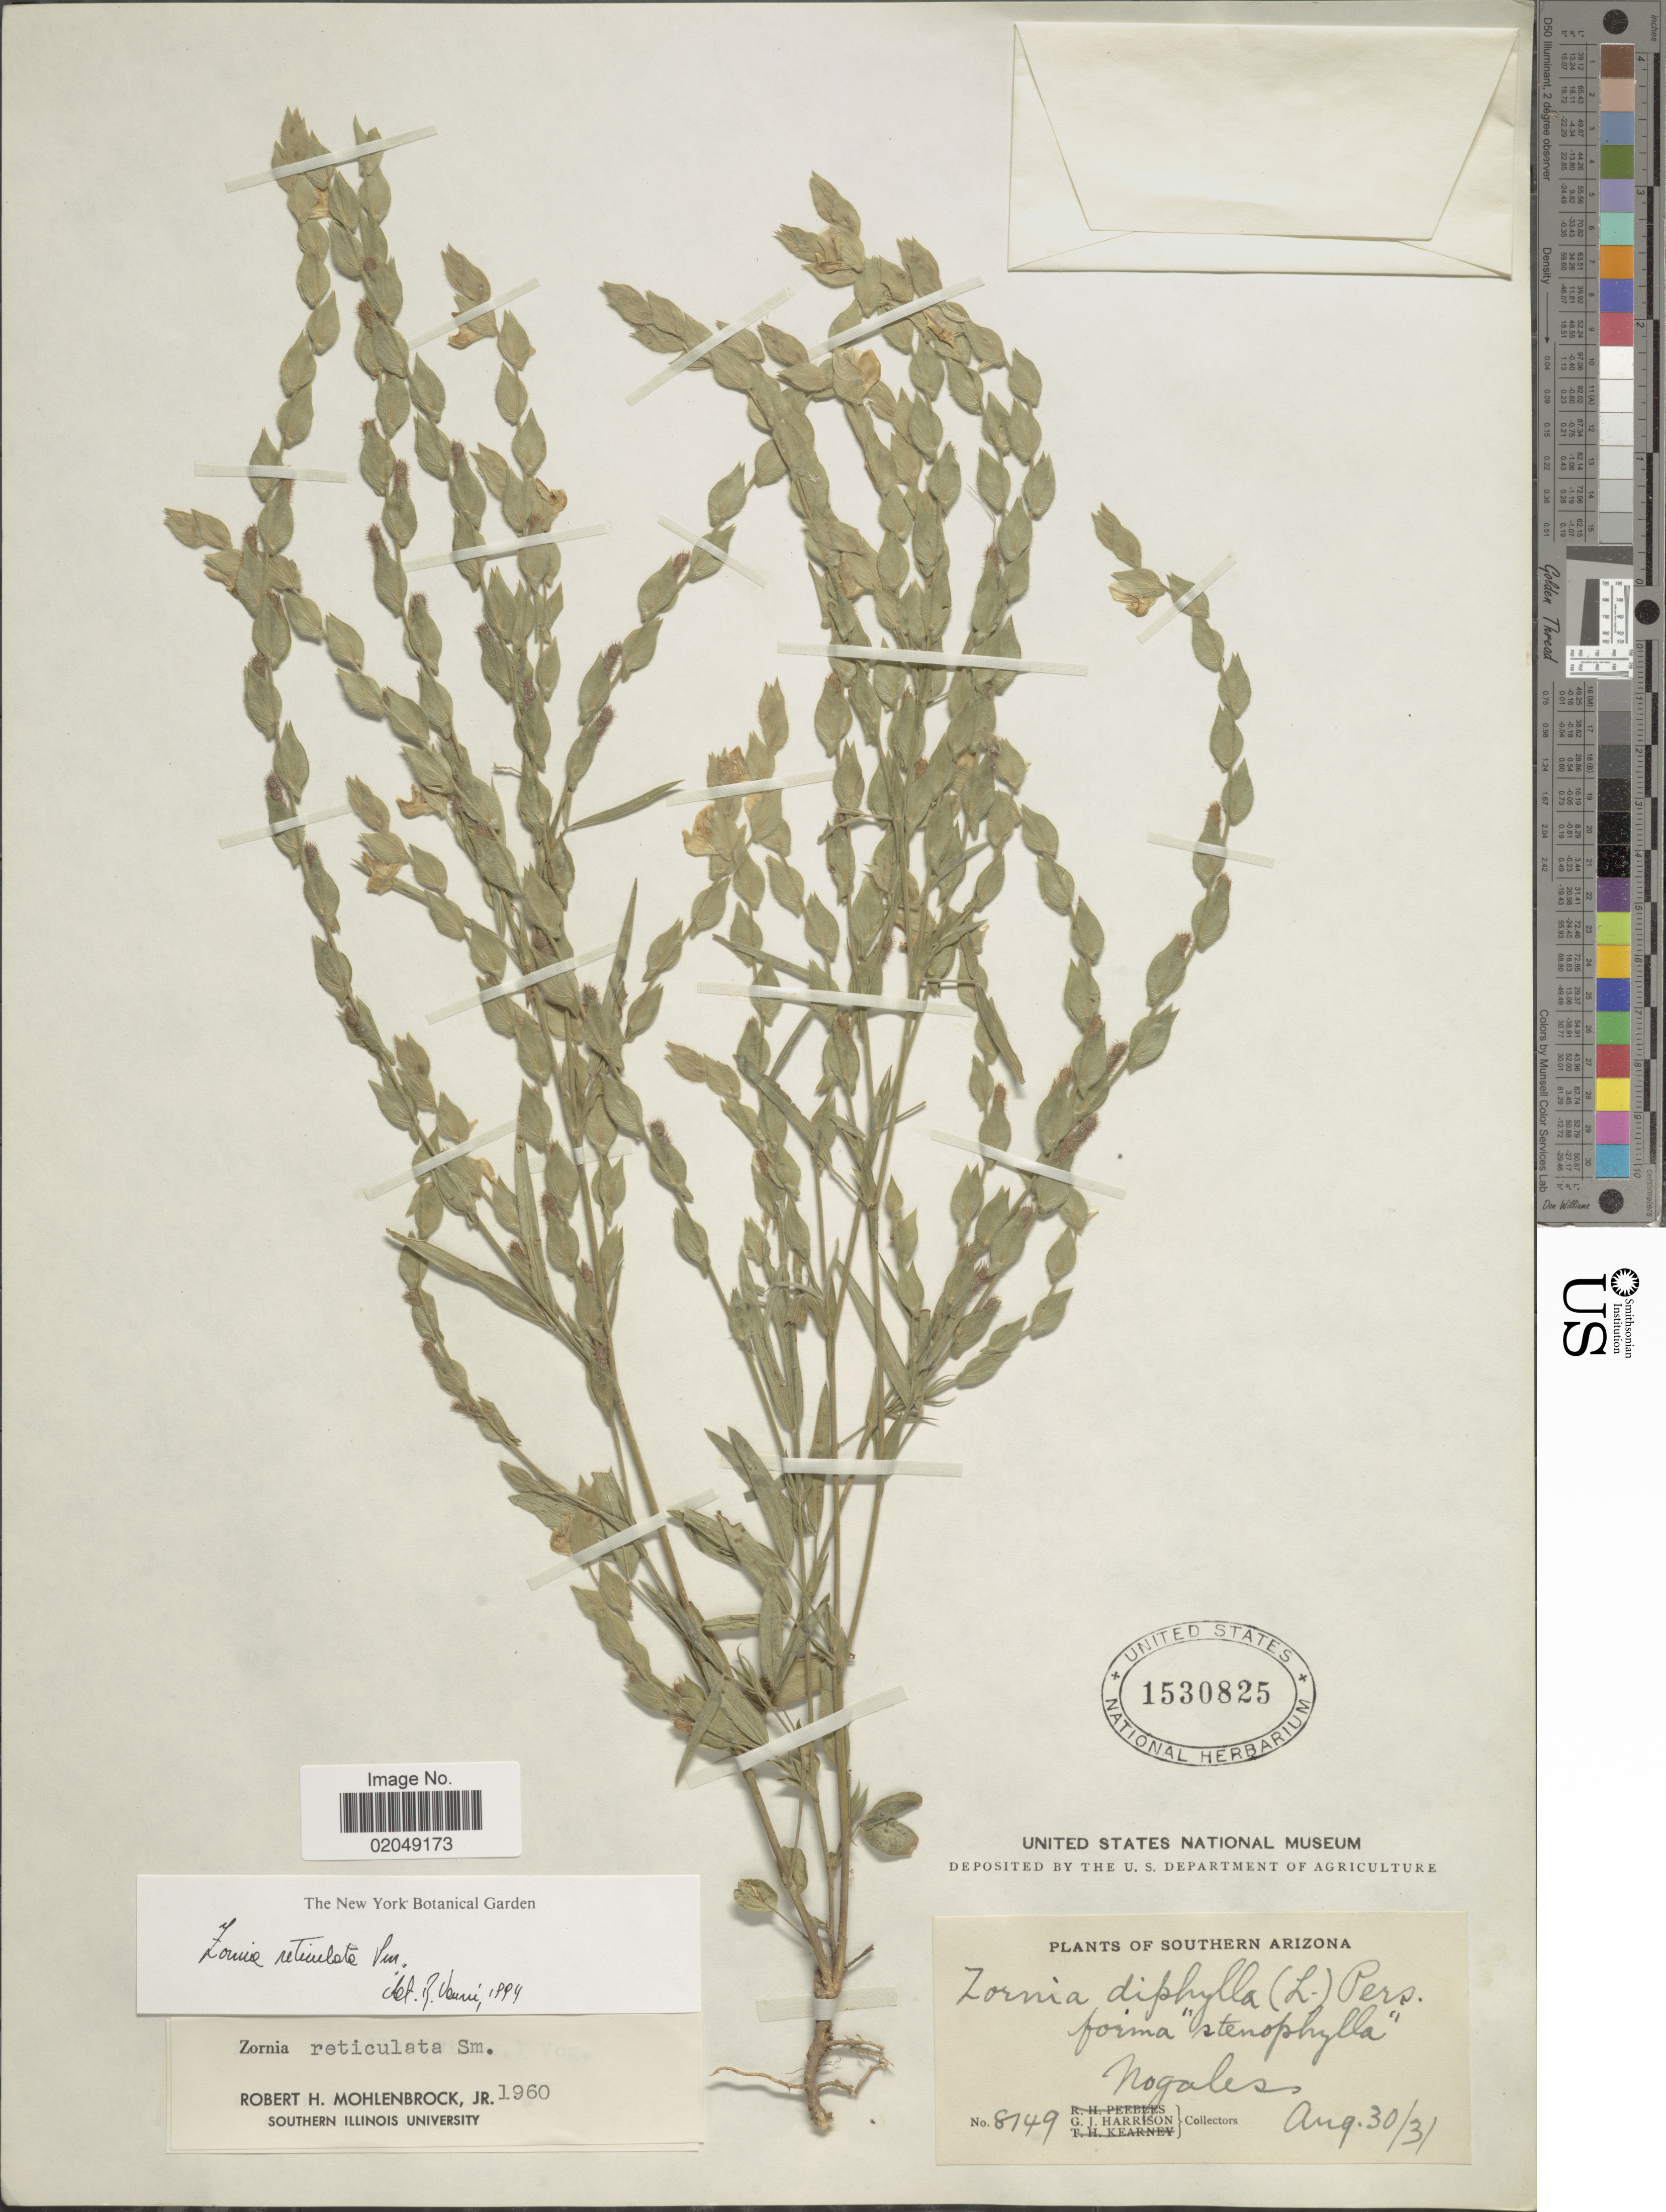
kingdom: Plantae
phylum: Tracheophyta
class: Magnoliopsida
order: Fabales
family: Fabaceae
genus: Zornia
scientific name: Zornia reticulata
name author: Sm.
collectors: G. J. Harrison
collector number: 6149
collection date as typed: Transcribed d/m/y: 30/8/31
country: United States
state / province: Arizona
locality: Southern Arizona, Nogales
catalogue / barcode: US 1530825